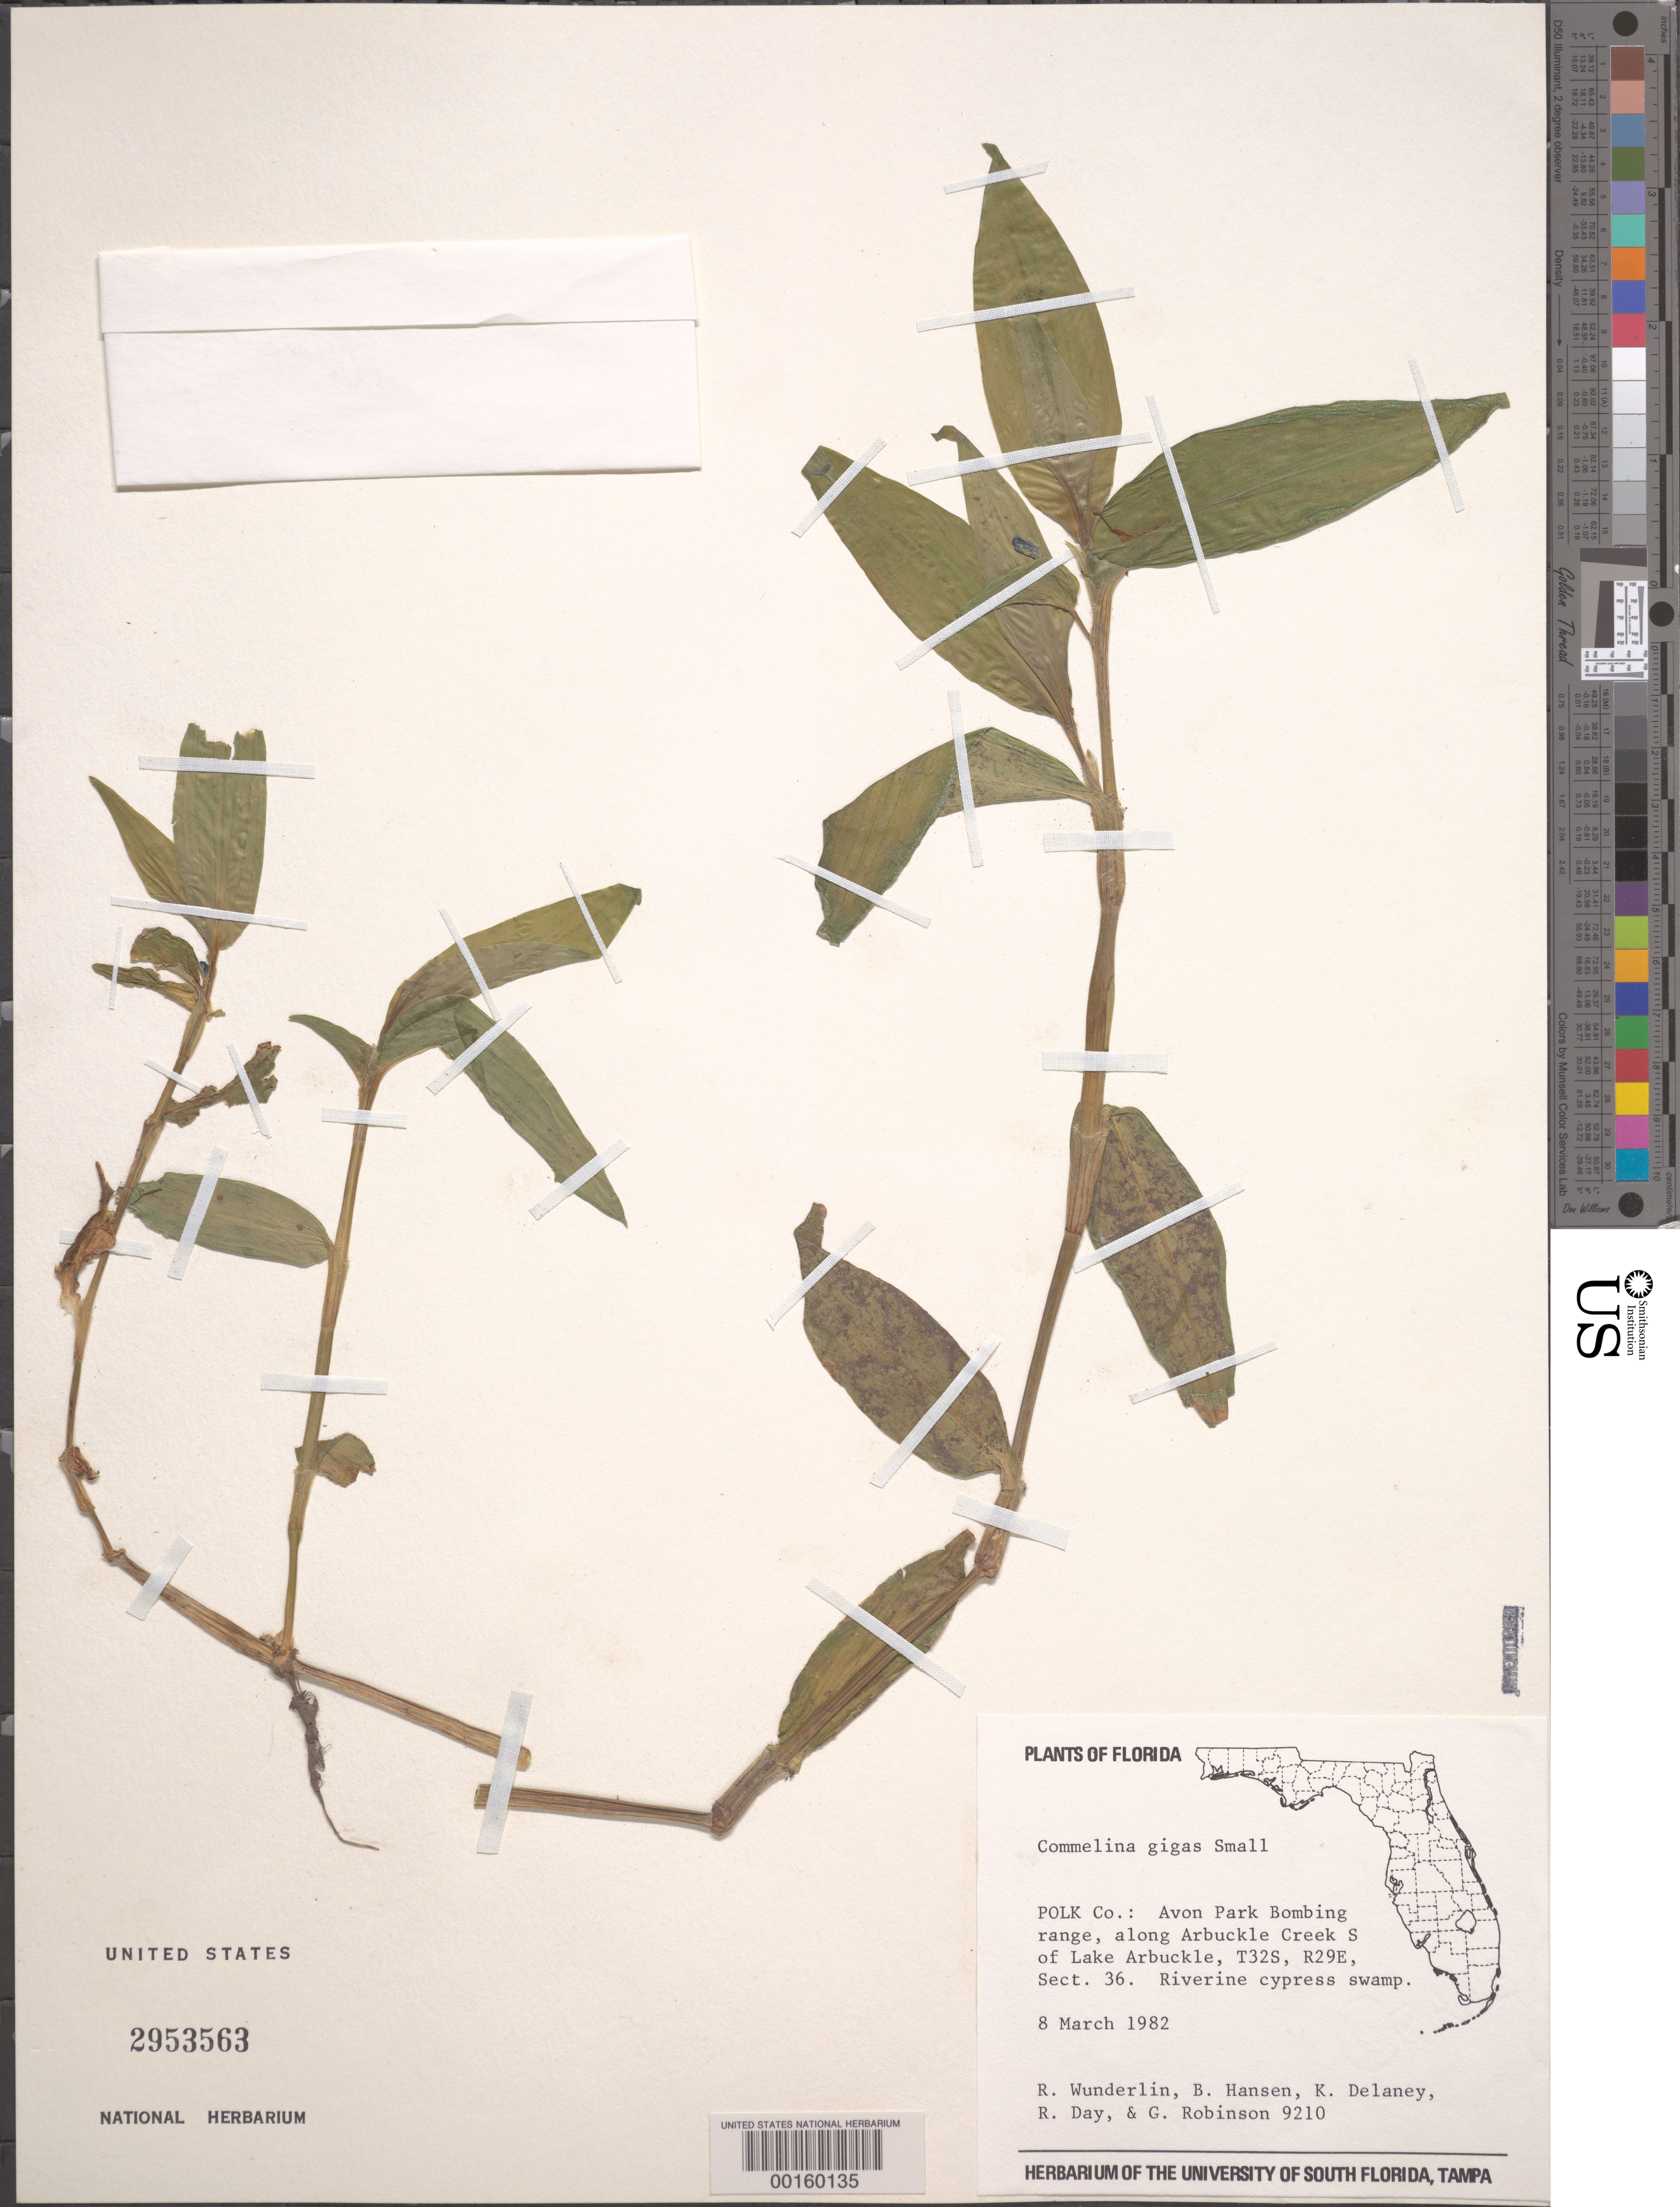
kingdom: Plantae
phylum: Tracheophyta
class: Liliopsida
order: Commelinales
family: Commelinaceae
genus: Commelina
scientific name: Commelina gigas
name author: Small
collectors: R. P. Wunderlin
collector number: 9210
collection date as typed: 08 Mar 1982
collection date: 1982-03-08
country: United States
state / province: Florida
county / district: Polk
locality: Avon park bombing range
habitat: Riverine cypress swamp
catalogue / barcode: US 2953563